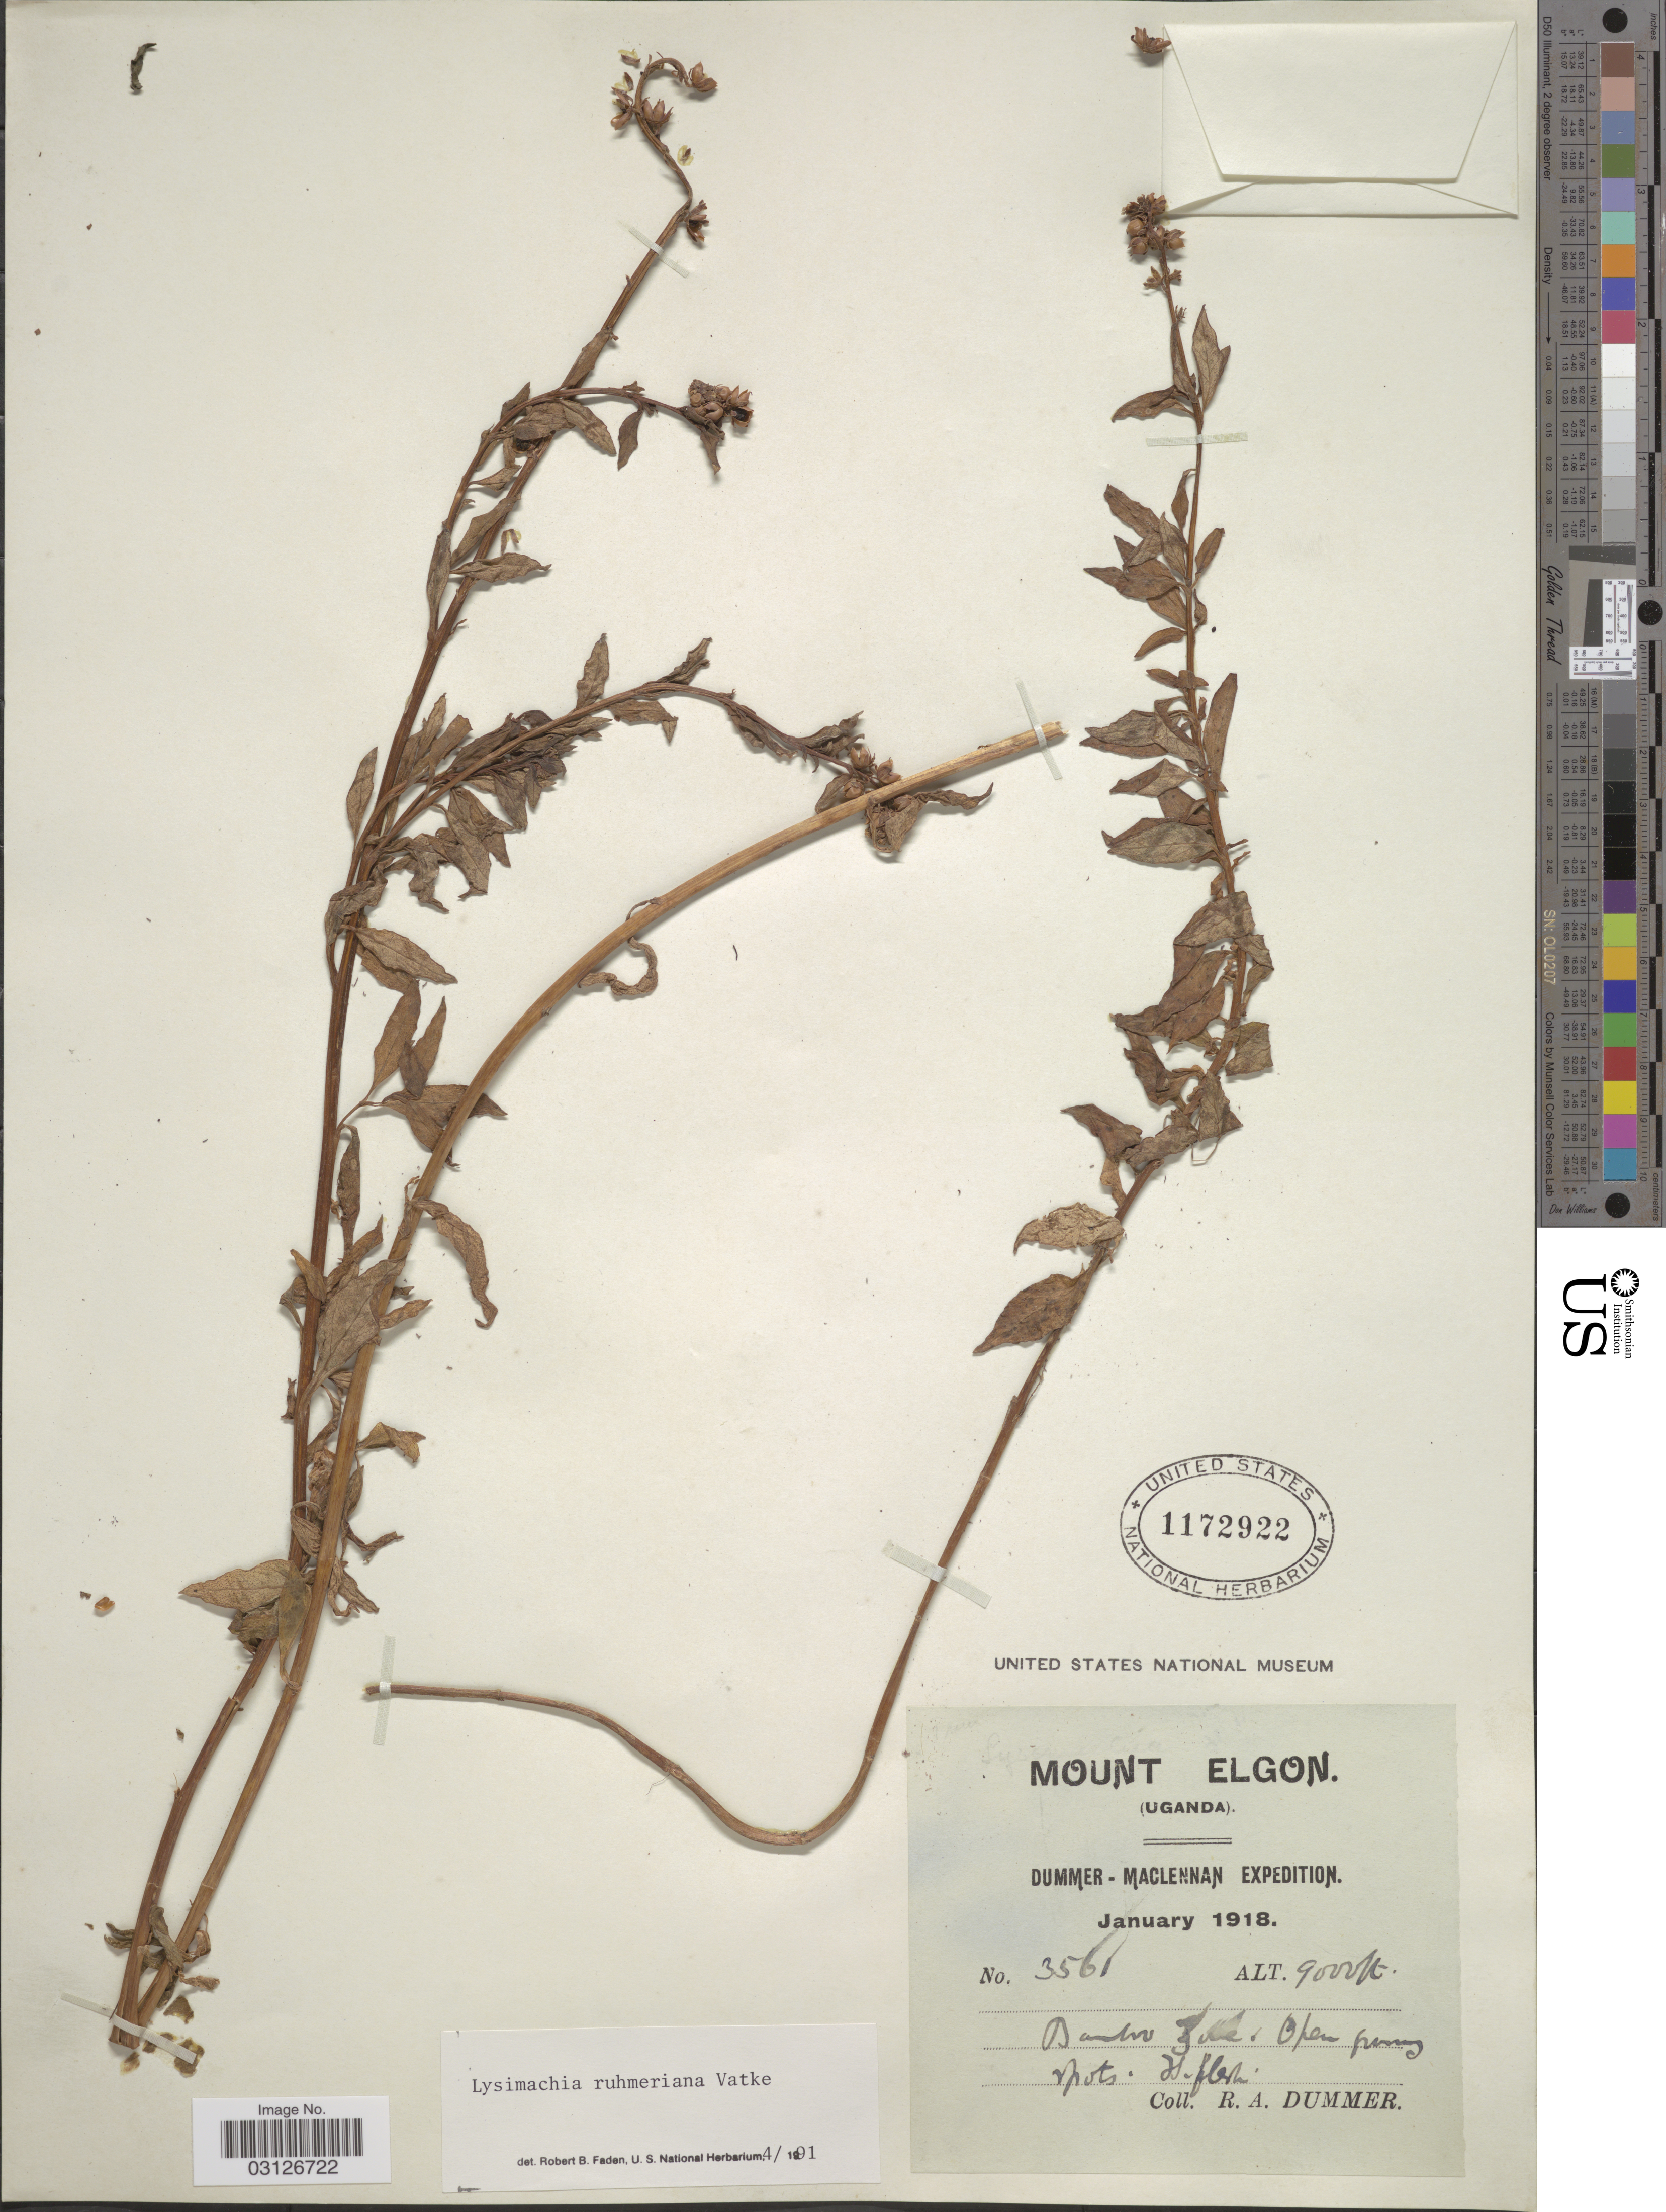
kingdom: Plantae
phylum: Tracheophyta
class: Magnoliopsida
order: Ericales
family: Primulaceae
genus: Lysimachia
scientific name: Lysimachia ruhmeriana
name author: Vatke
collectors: R. A. Dümmer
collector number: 3561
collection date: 1918-01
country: Uganda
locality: Mount Elgon.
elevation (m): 2743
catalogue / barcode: US 1172922